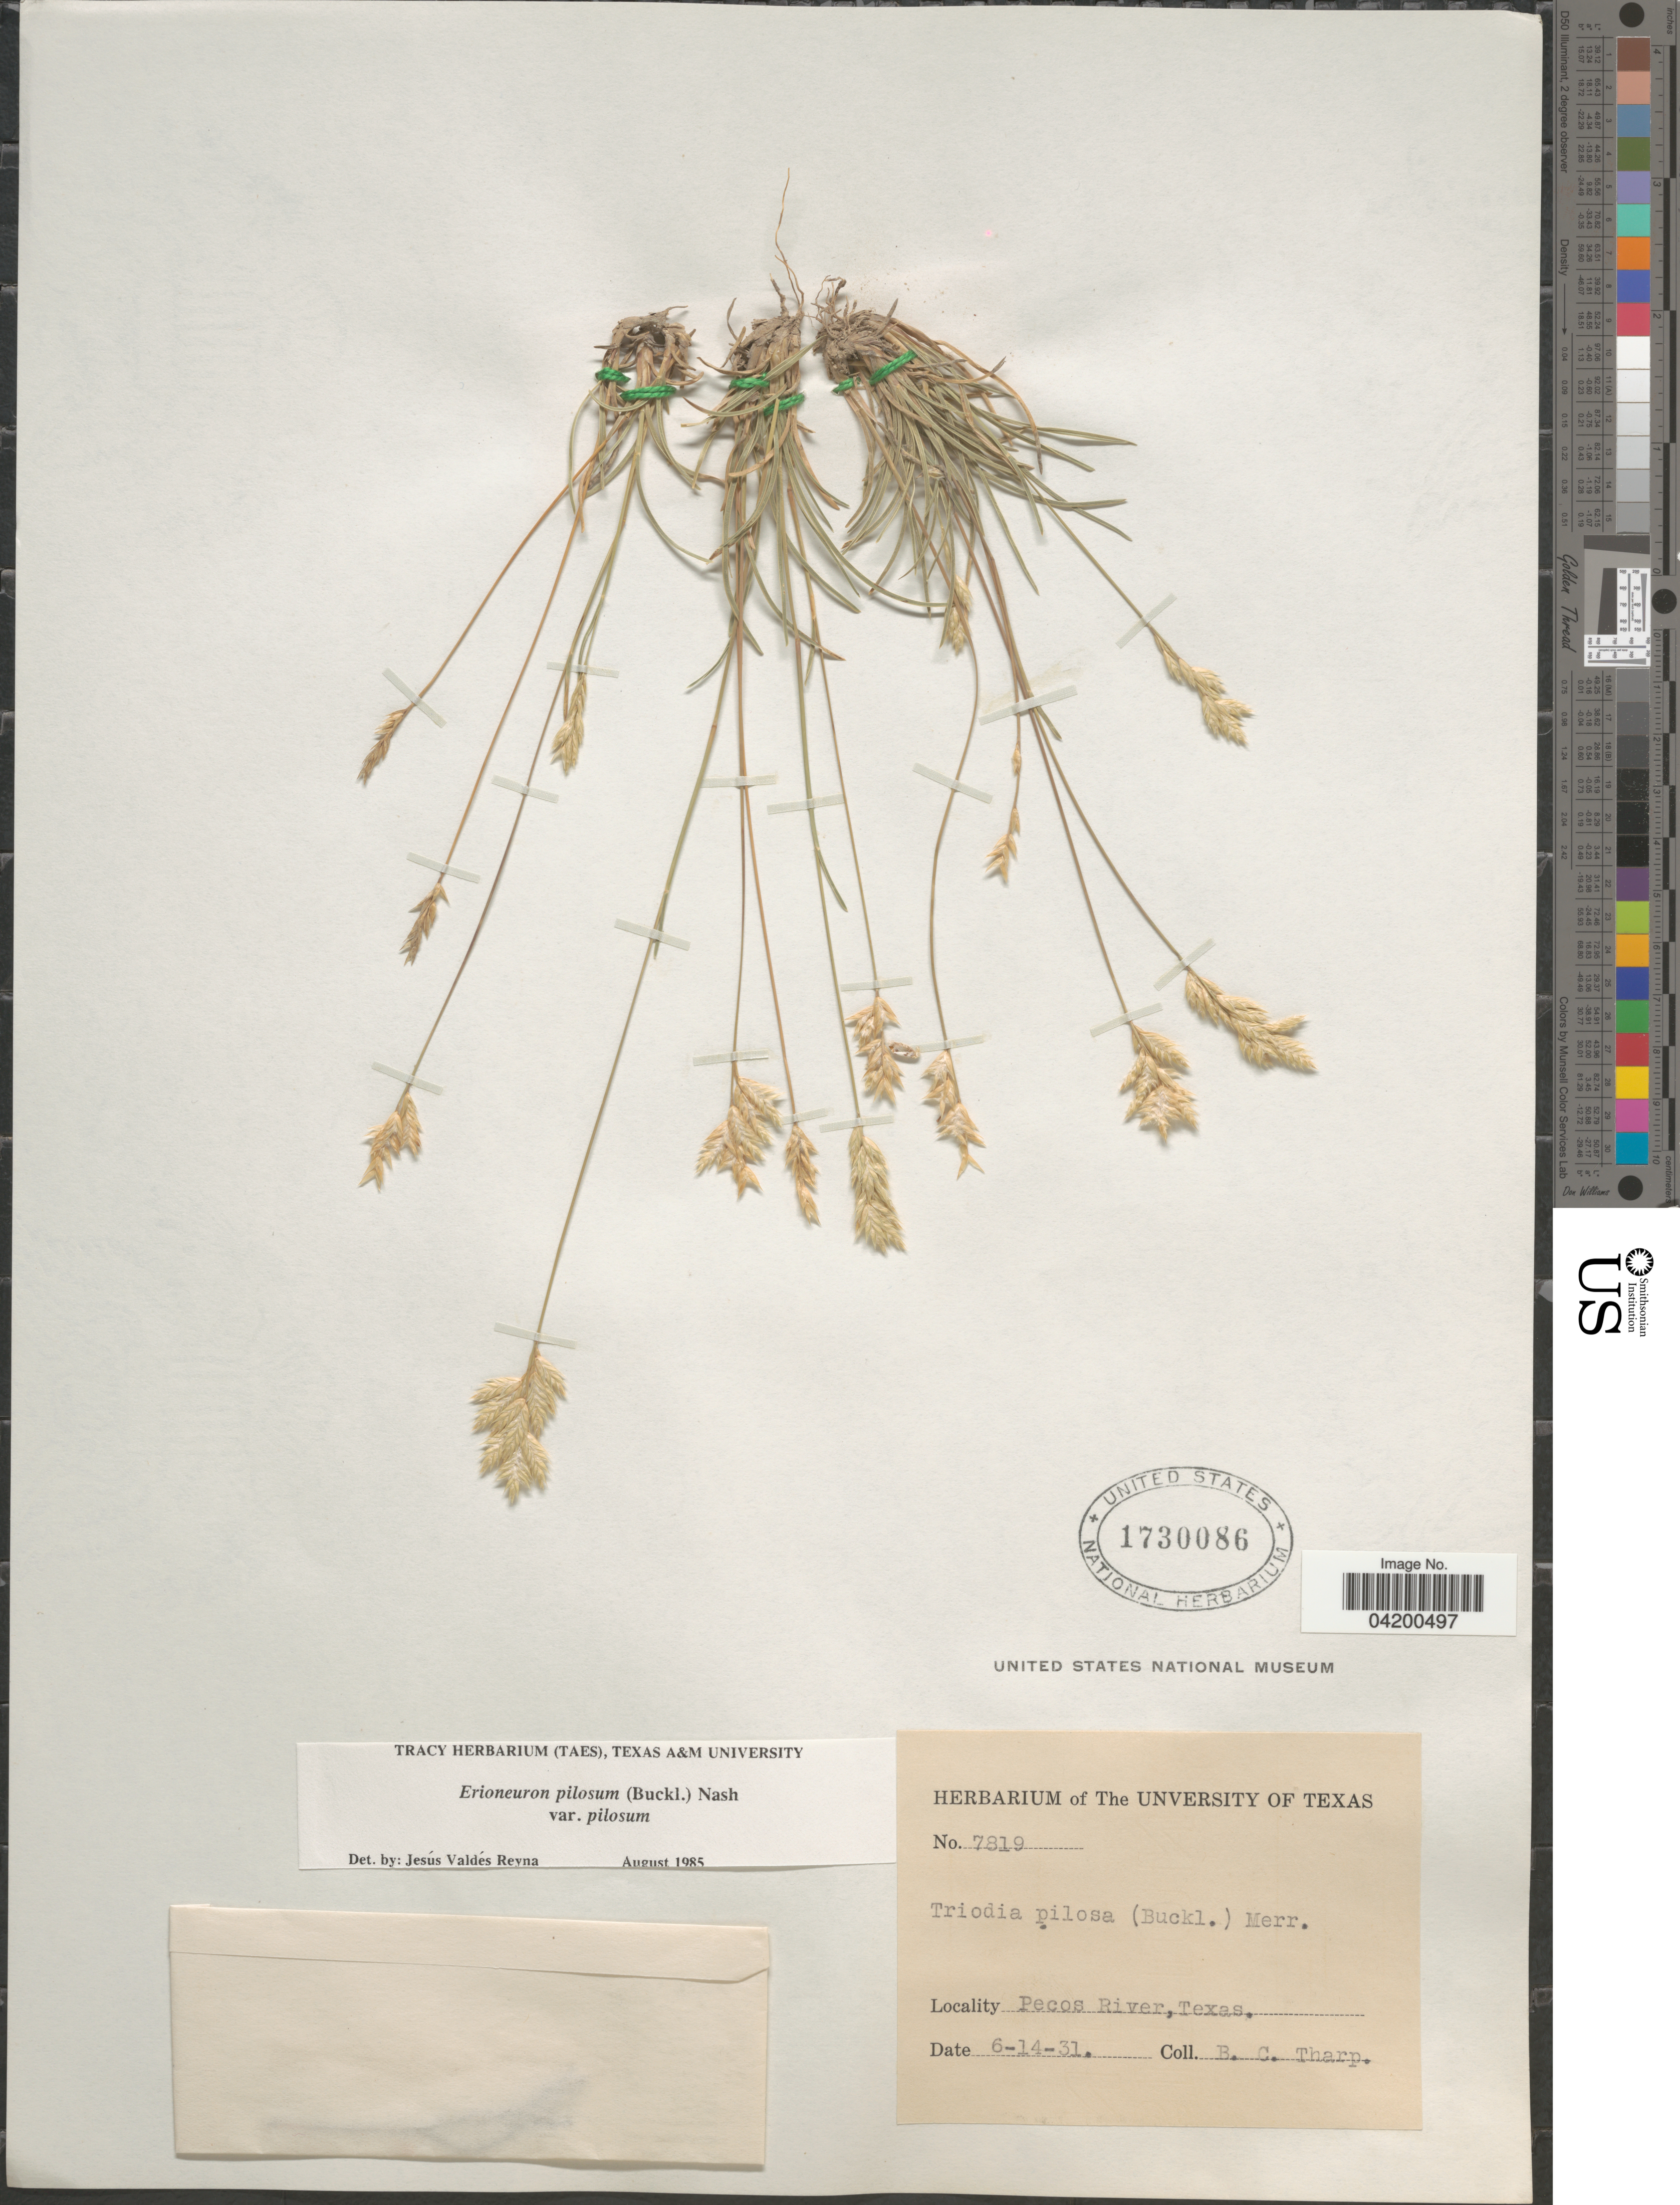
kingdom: Plantae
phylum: Tracheophyta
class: Liliopsida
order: Poales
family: Poaceae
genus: Erioneuron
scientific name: Erioneuron pilosum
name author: (Buckley) Nash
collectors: B. C. Tharp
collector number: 7819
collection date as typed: Transcribed d/m/y: 14/6/31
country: United States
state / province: Texas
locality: Pecos River.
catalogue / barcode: US 1730086